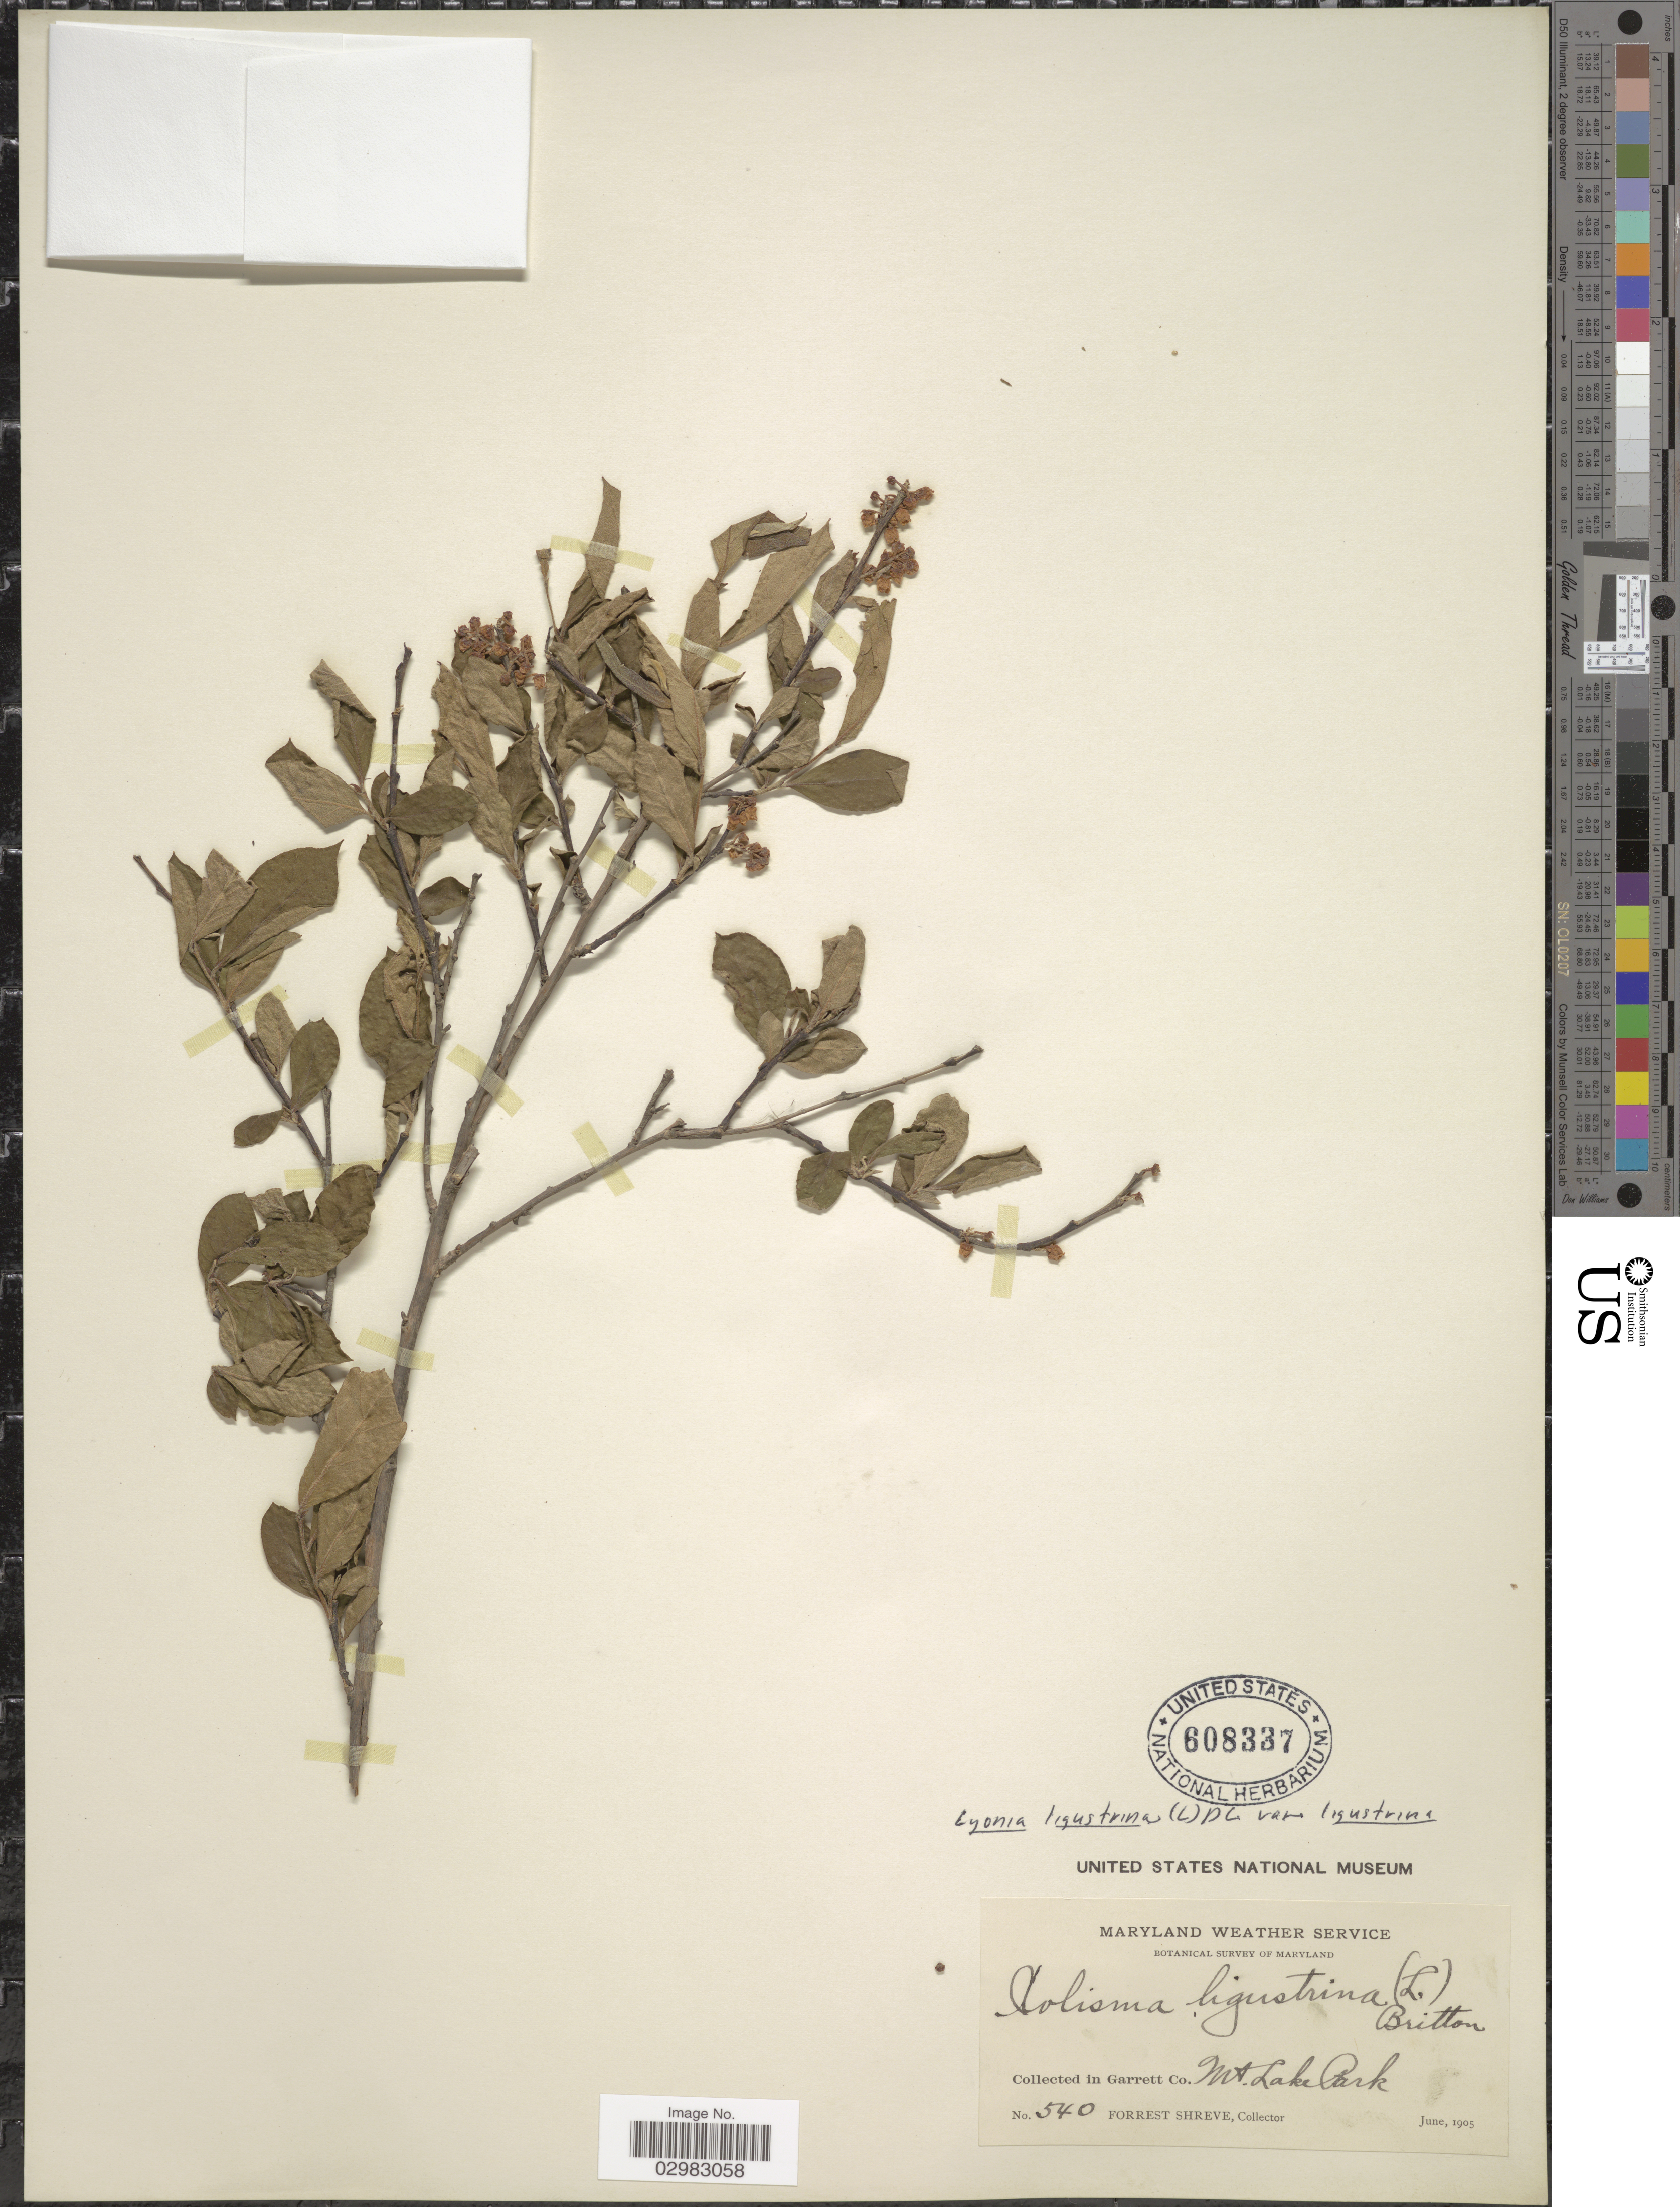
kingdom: Plantae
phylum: Tracheophyta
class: Magnoliopsida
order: Ericales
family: Ericaceae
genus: Lyonia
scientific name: Lyonia ligustrina var. ligustrina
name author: (L.) DC.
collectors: F. Shreve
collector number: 540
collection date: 1905-06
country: United States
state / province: Maryland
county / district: Garrett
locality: Garrett Co. Mt. Lake Park.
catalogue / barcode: US 608337